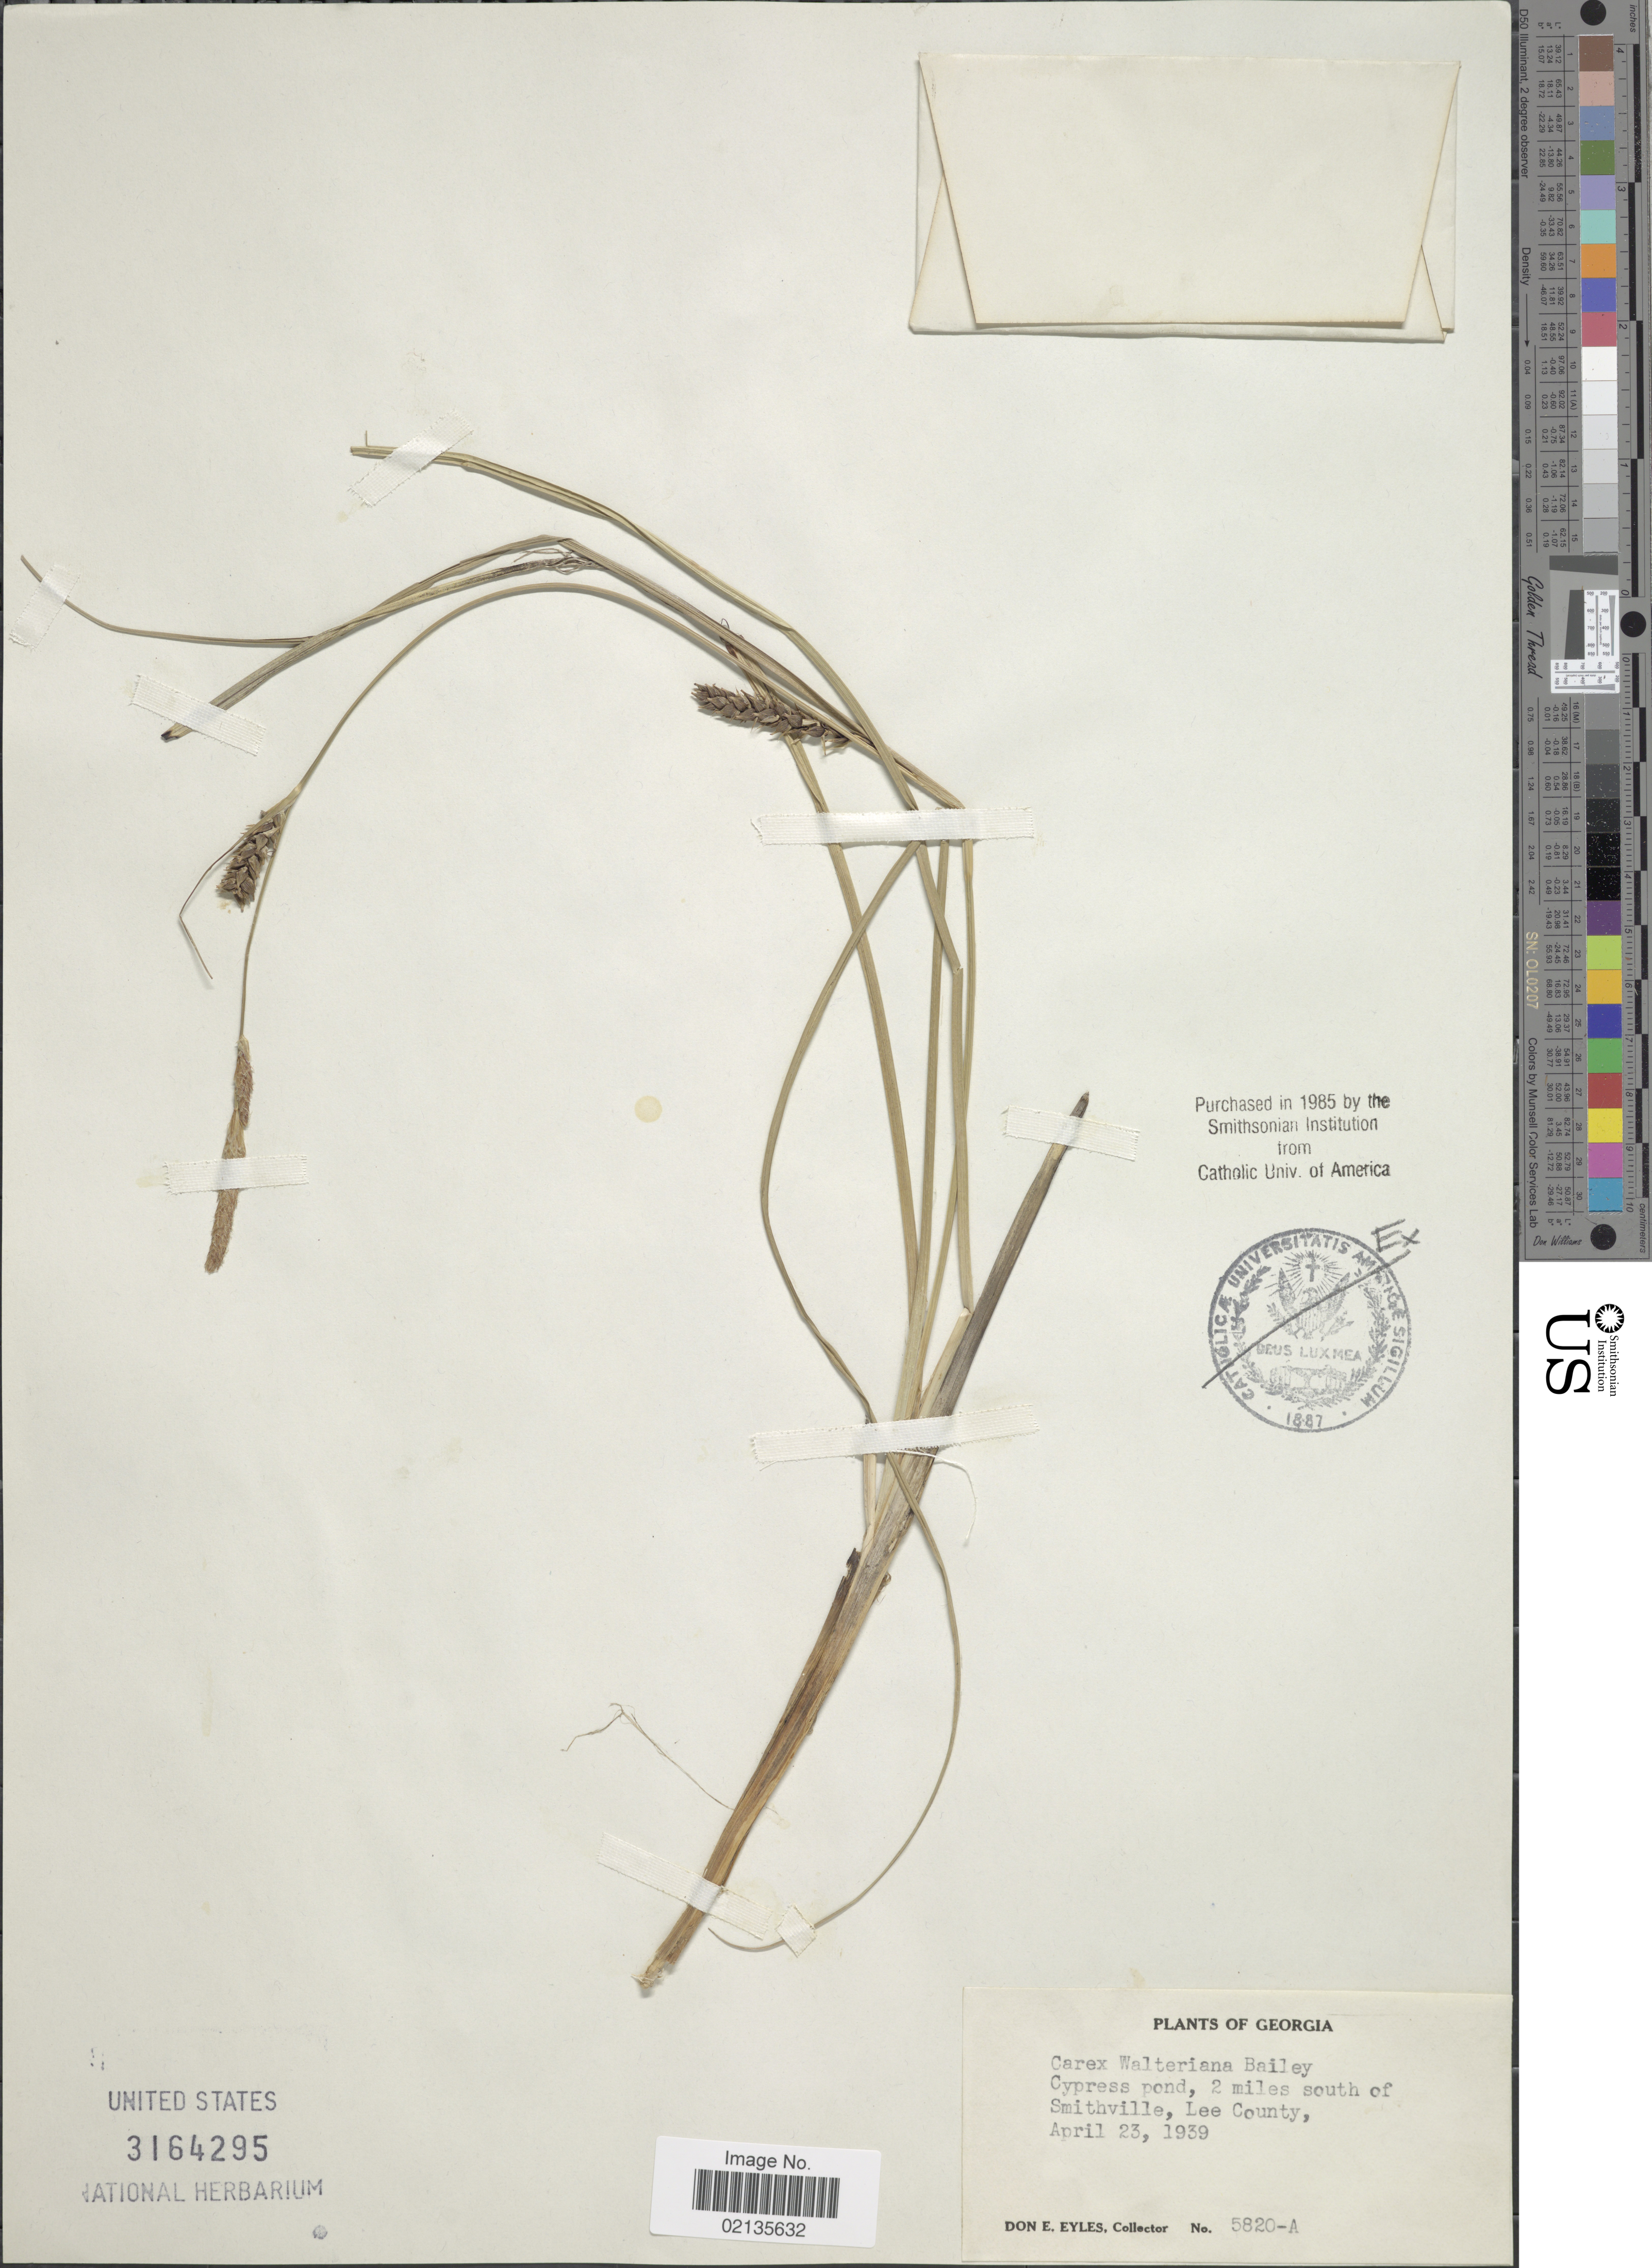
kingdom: Plantae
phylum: Tracheophyta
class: Liliopsida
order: Poales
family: Cyperaceae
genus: Carex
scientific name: Carex striata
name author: Michx.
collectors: D. Eyles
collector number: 5820-A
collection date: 1939-04-23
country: United States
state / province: Georgia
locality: Cypress pond, 2 miles south of Smithville, Lee County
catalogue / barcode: US 3164295